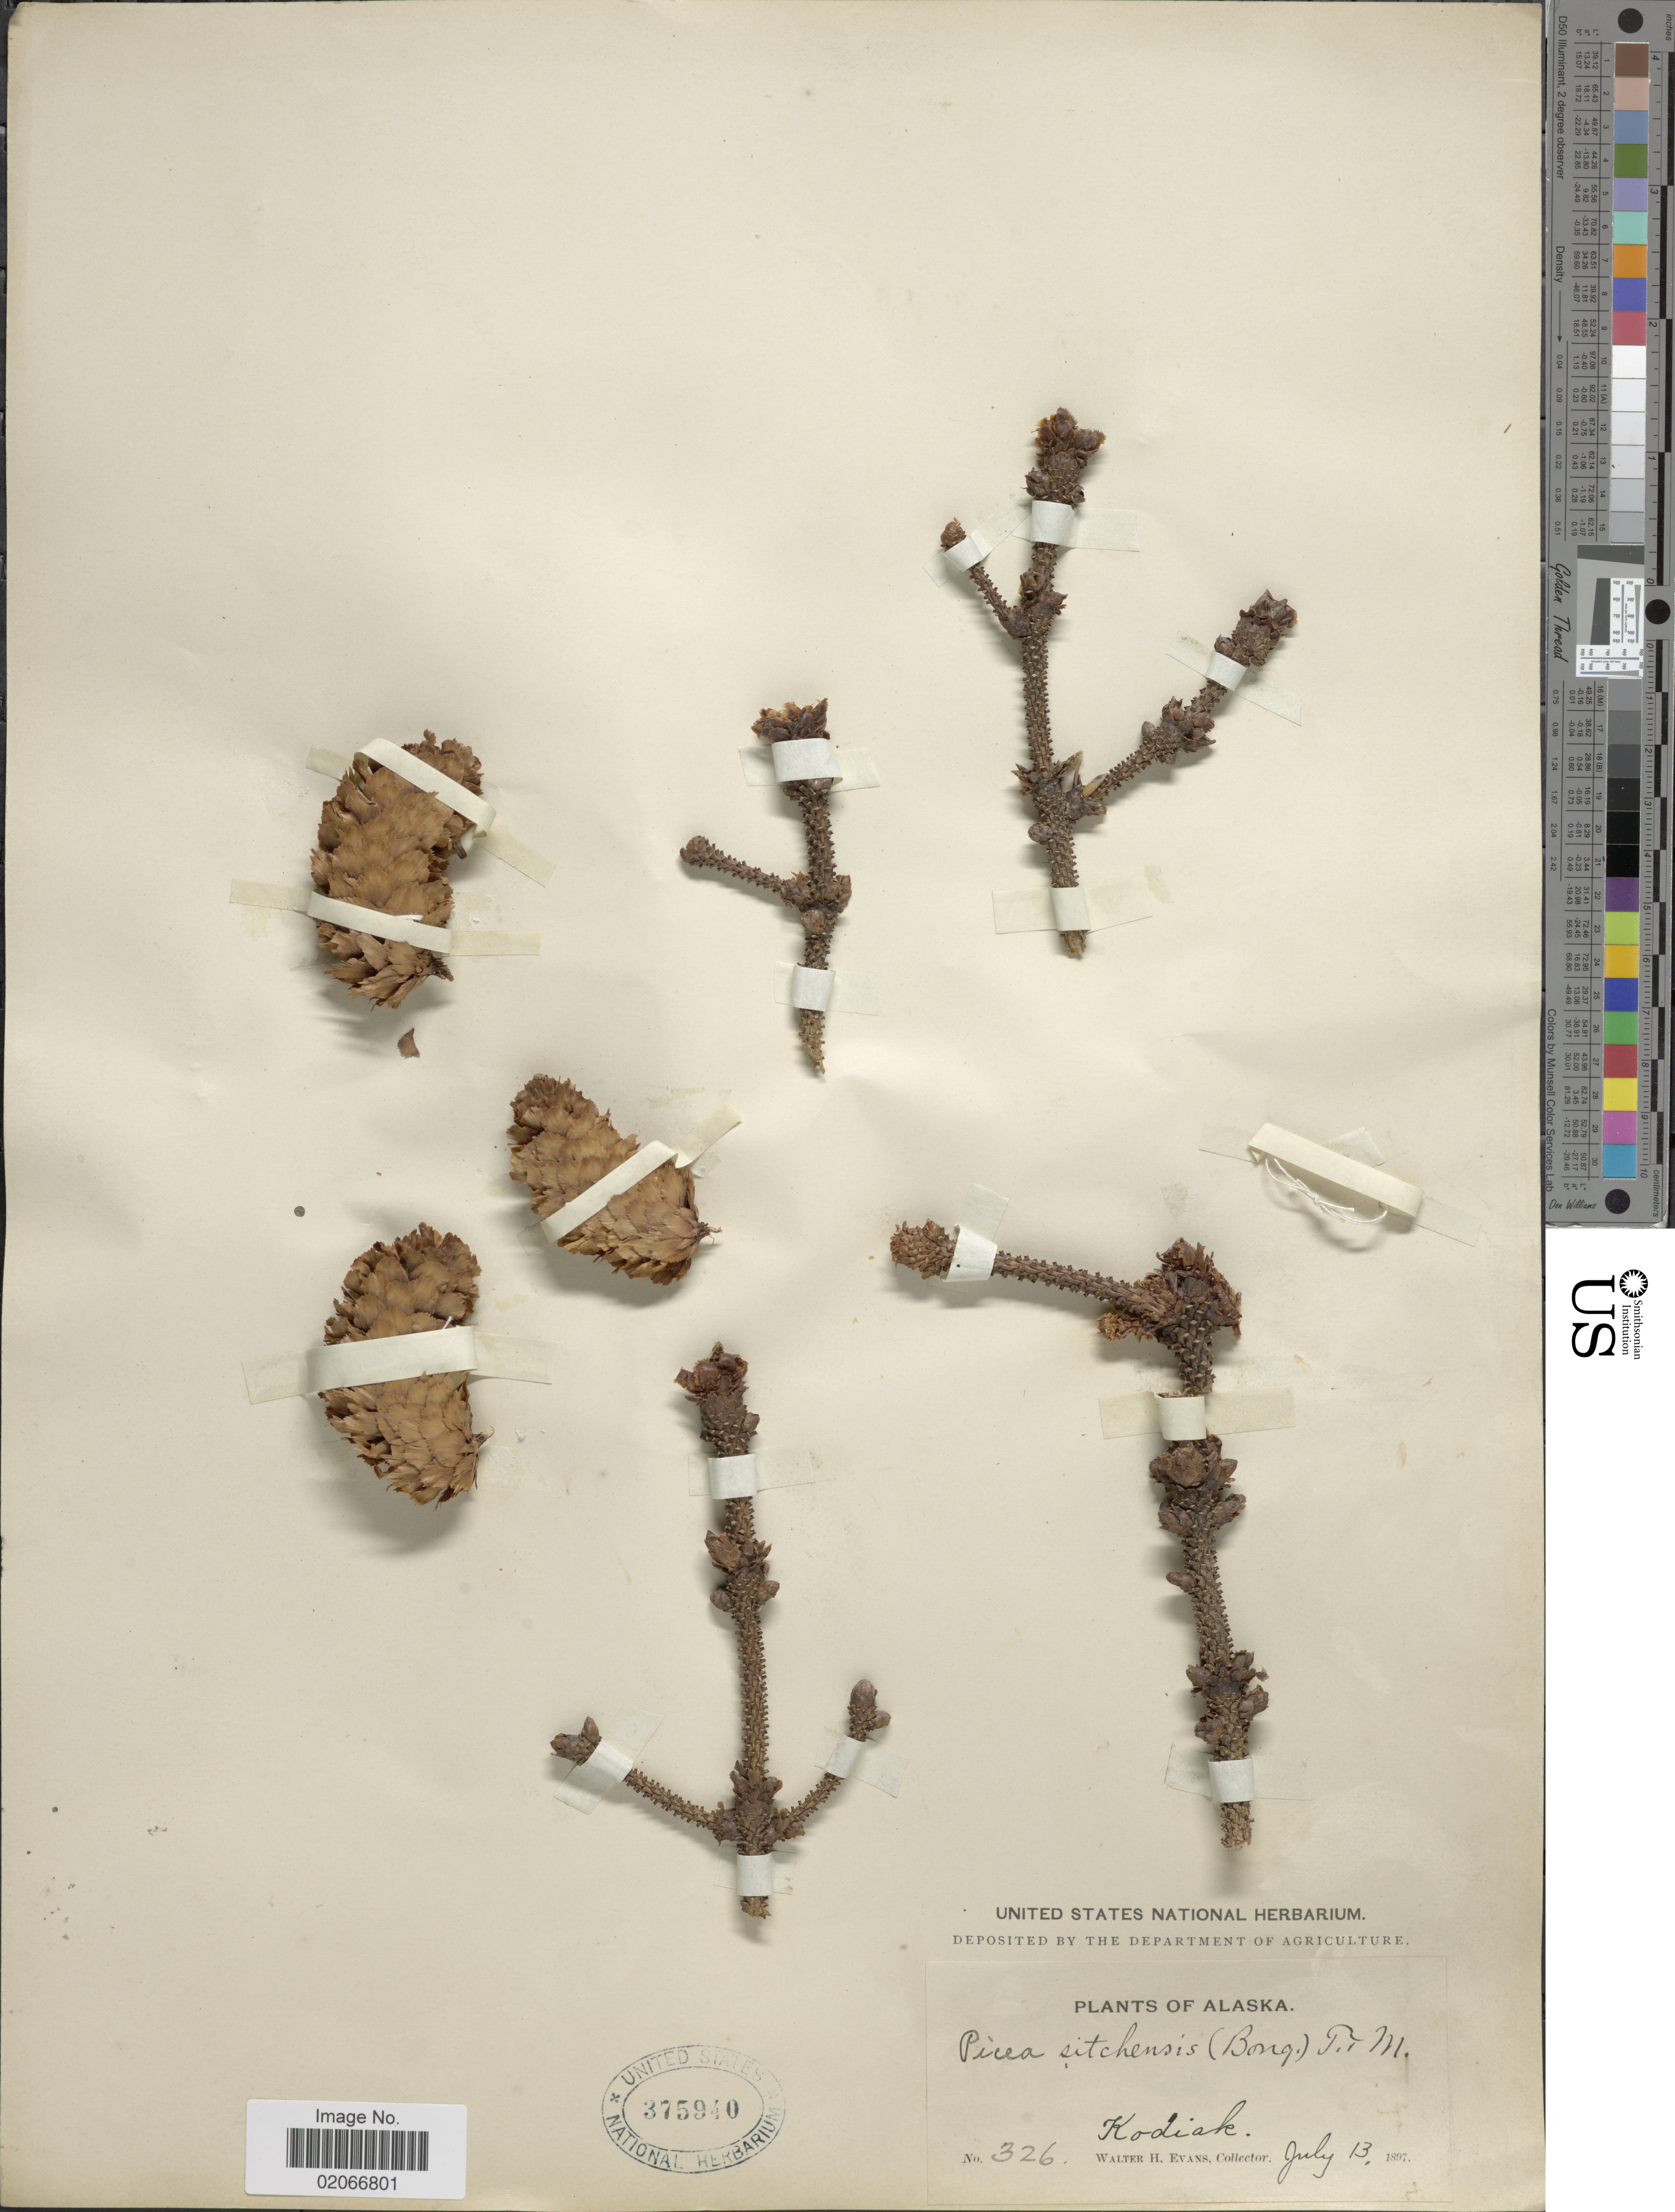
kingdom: Plantae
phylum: Tracheophyta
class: Pinopsida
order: Pinales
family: Pinaceae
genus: Picea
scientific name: Picea sitchensis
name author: (Bong.) Carrière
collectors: W. H. Evans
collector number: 326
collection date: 1897-07-13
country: United States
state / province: Alaska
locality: Kodiak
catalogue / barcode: US 375940